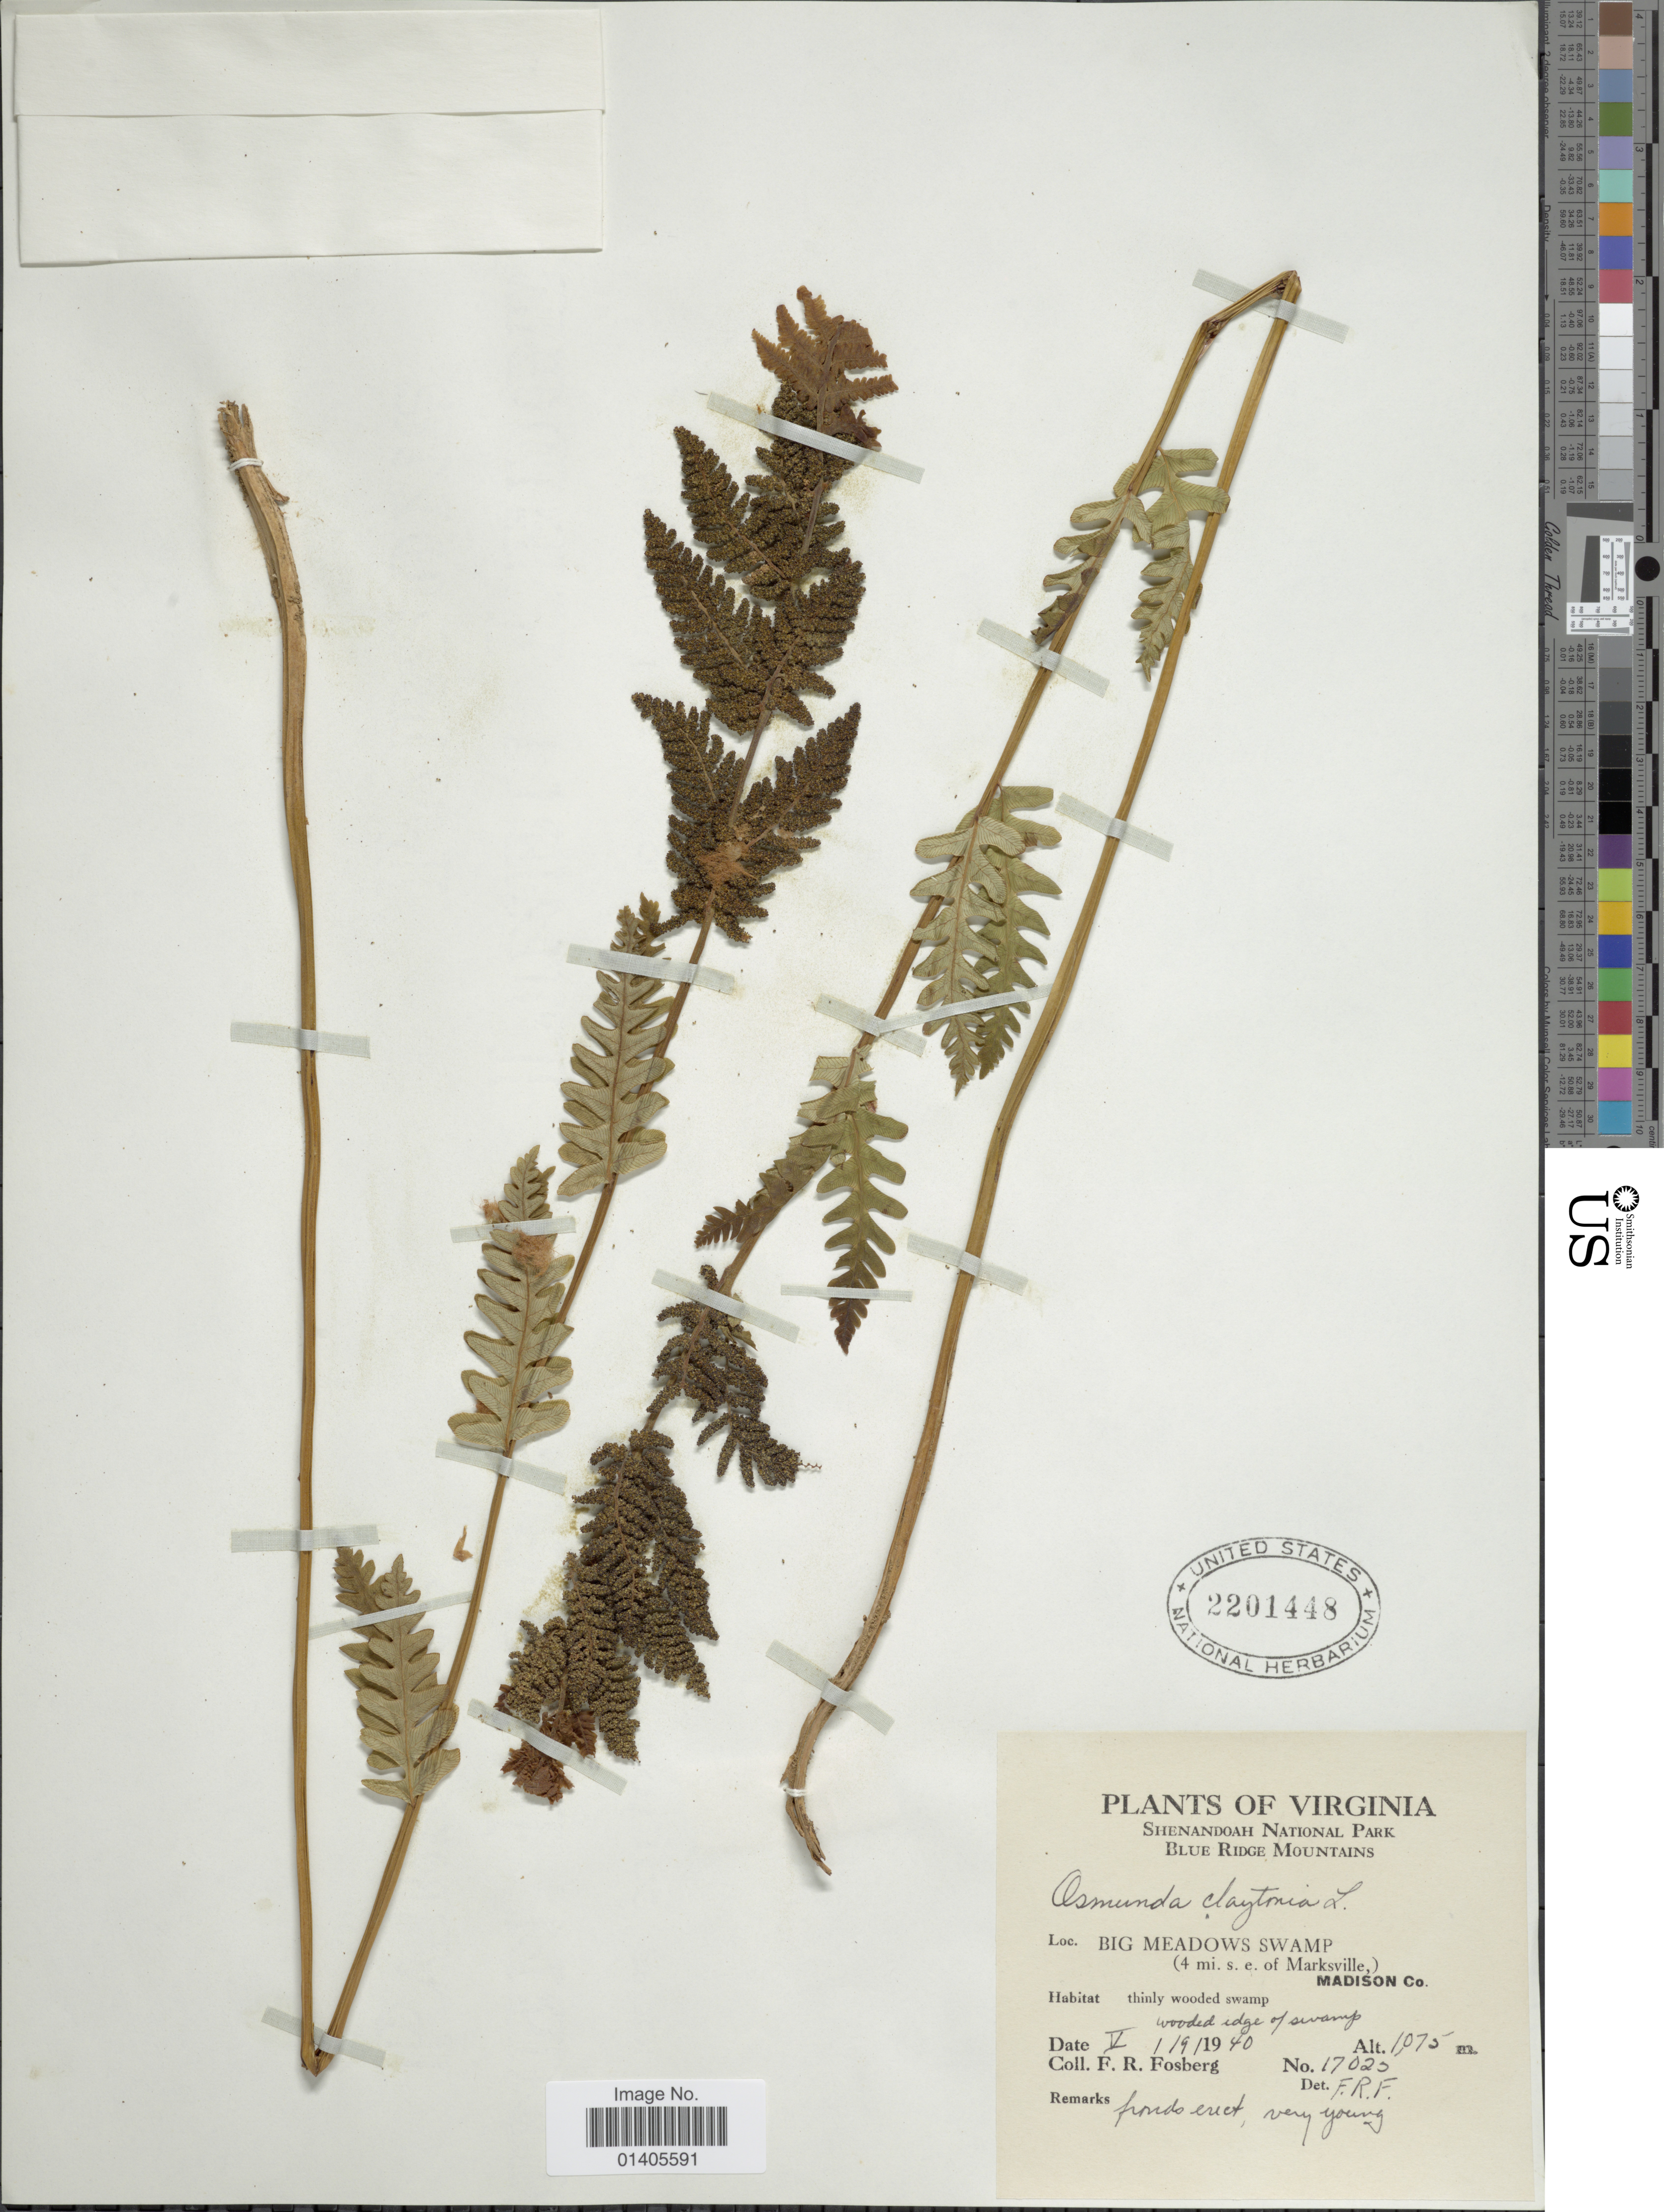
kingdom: Plantae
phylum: Tracheophyta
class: Polypodiopsida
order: Osmundales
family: Osmundaceae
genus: Osmunda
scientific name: Osmunda claytoniana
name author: (L.) Tagawa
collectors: F. R. Fosberg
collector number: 17025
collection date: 1940-05-19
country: United States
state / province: Virginia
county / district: Madison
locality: Shenandoah National Park, Blue Ridge Mountains, Big Meadows Swamp (4 mi. s.e. of Marksville) Madison Co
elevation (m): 1075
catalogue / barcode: US 2201448